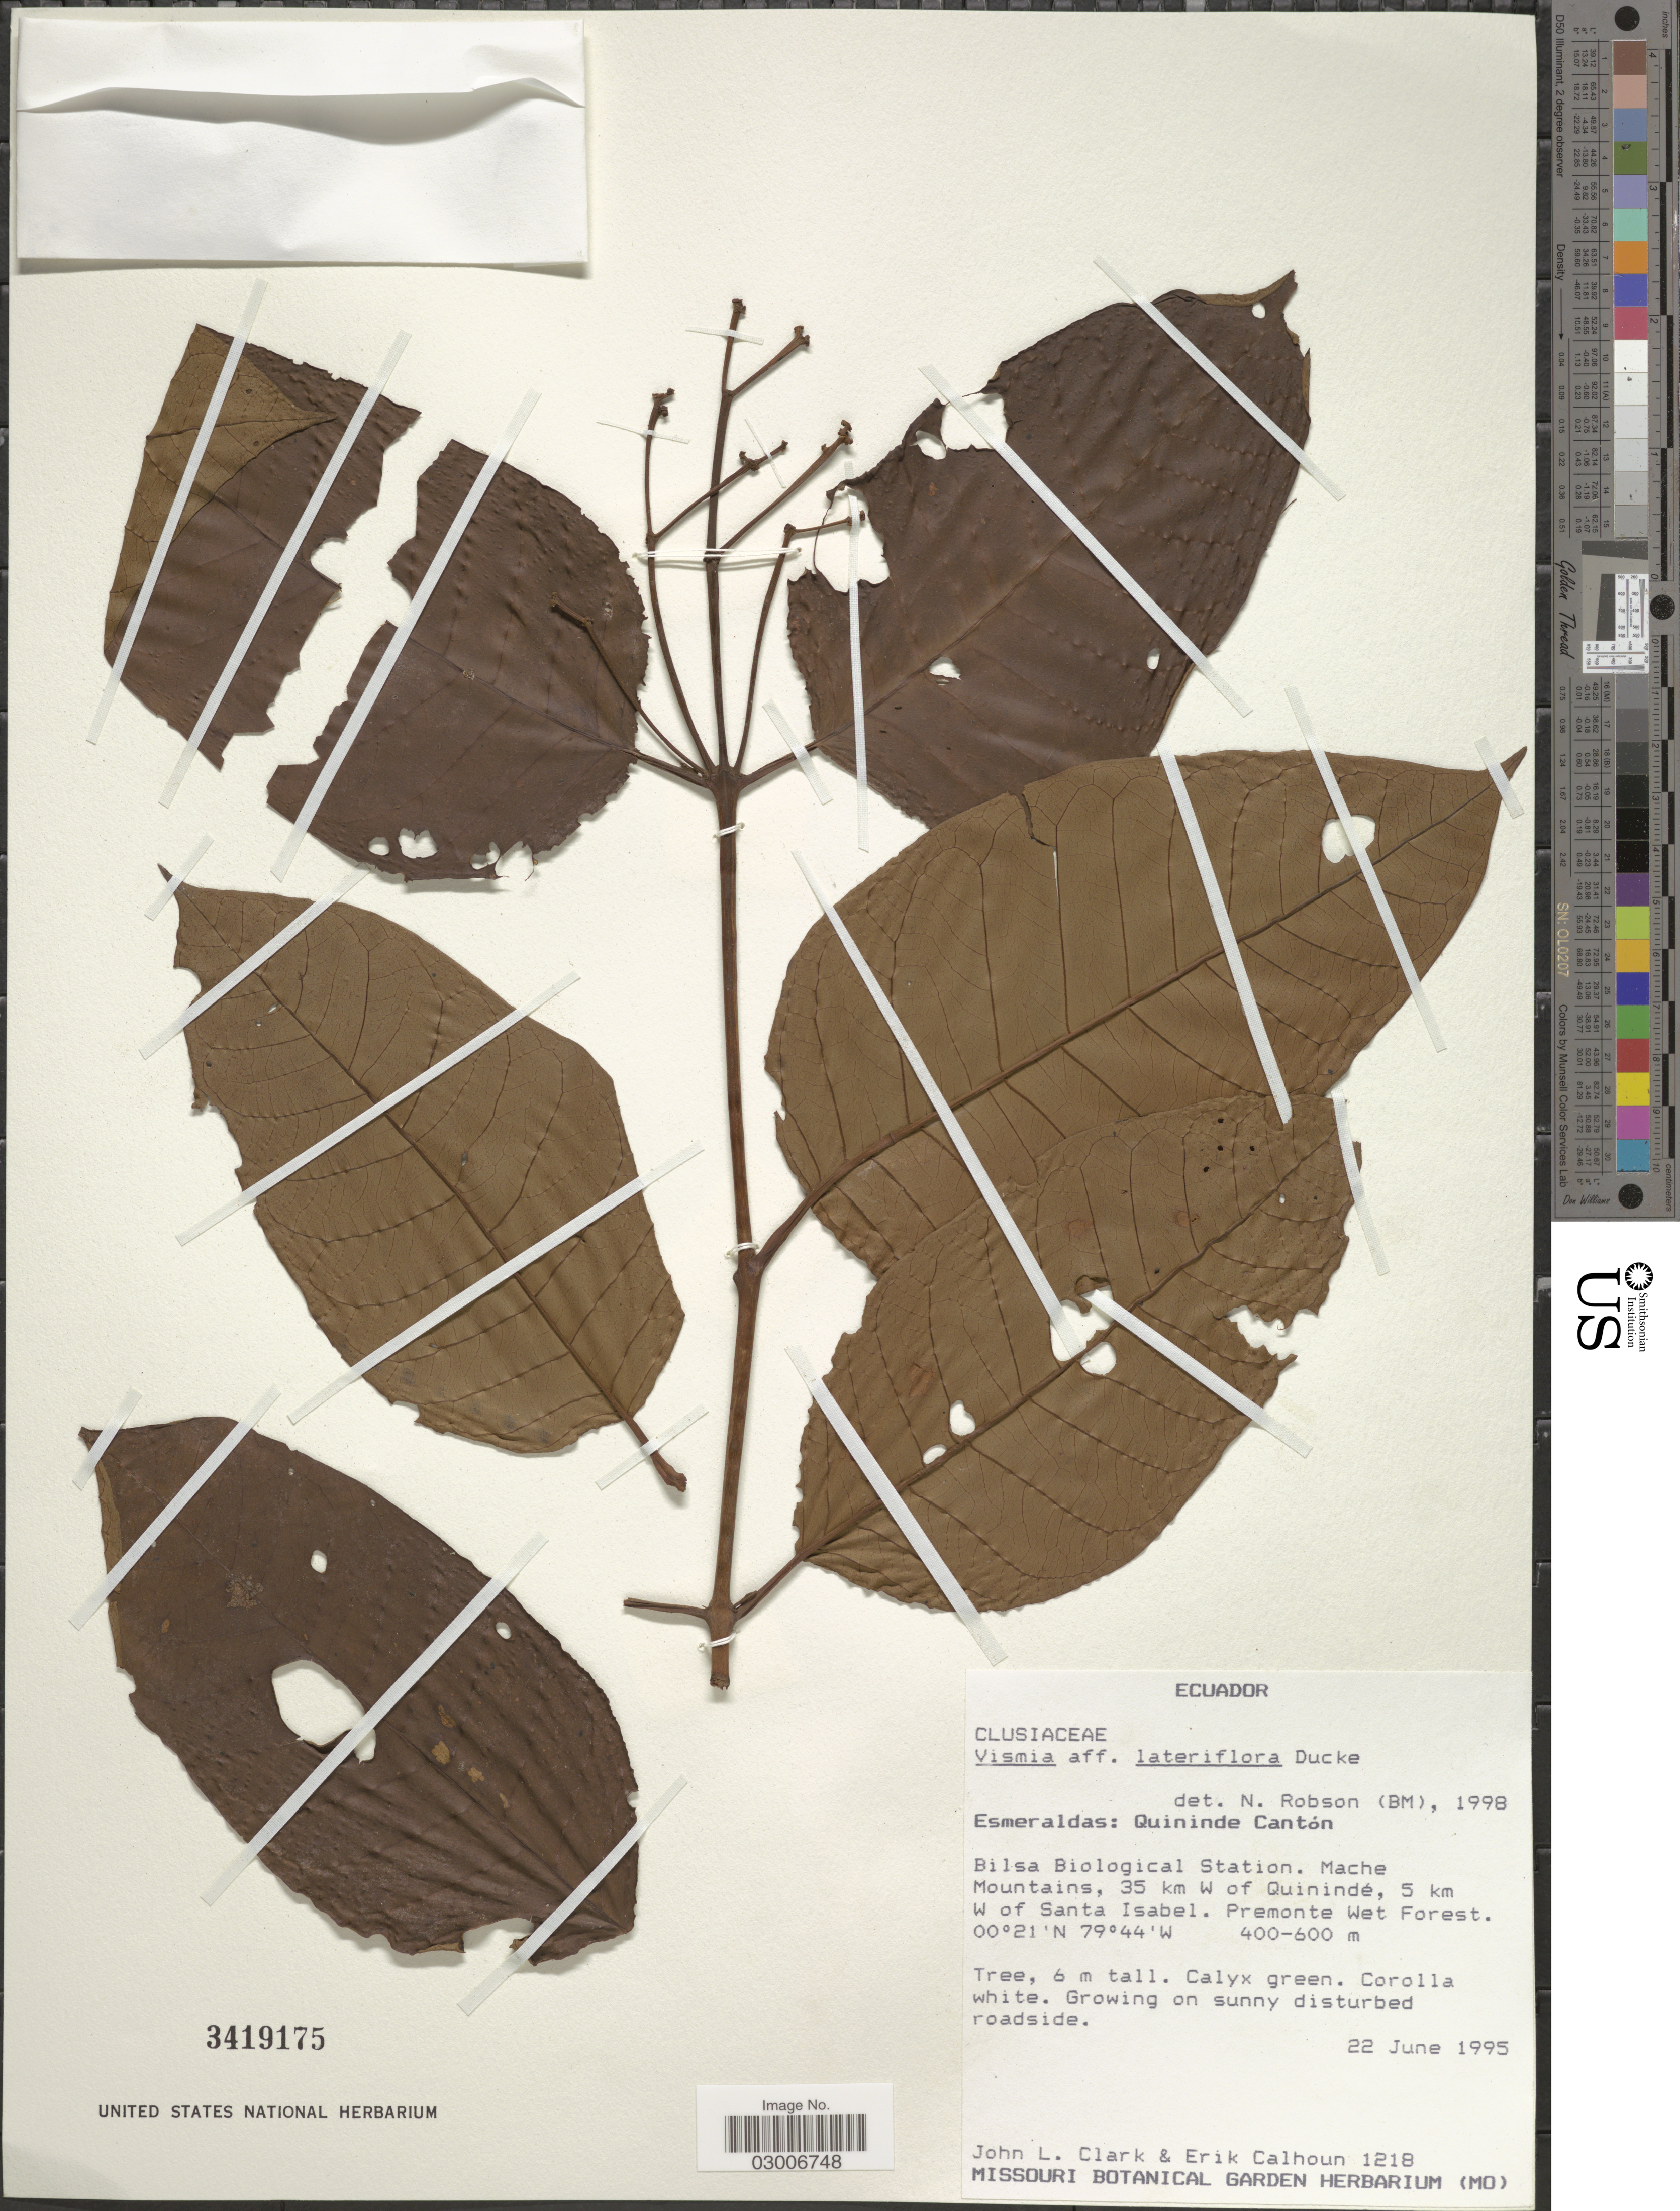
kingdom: Plantae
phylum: Tracheophyta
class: Magnoliopsida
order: Malpighiales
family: Hypericaceae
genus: Vismia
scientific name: Vismia lateriflora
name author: Ducke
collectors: J. L. Clark & E. Calhoun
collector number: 1218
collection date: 1995-06-22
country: Ecuador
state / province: Esmeraldas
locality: Quininde Cantón, Bilsa Biological Station, Mache Mountains, 35 km W of Quinindé, 5 km W of Santa Isabel.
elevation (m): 400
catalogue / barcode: US 3419175